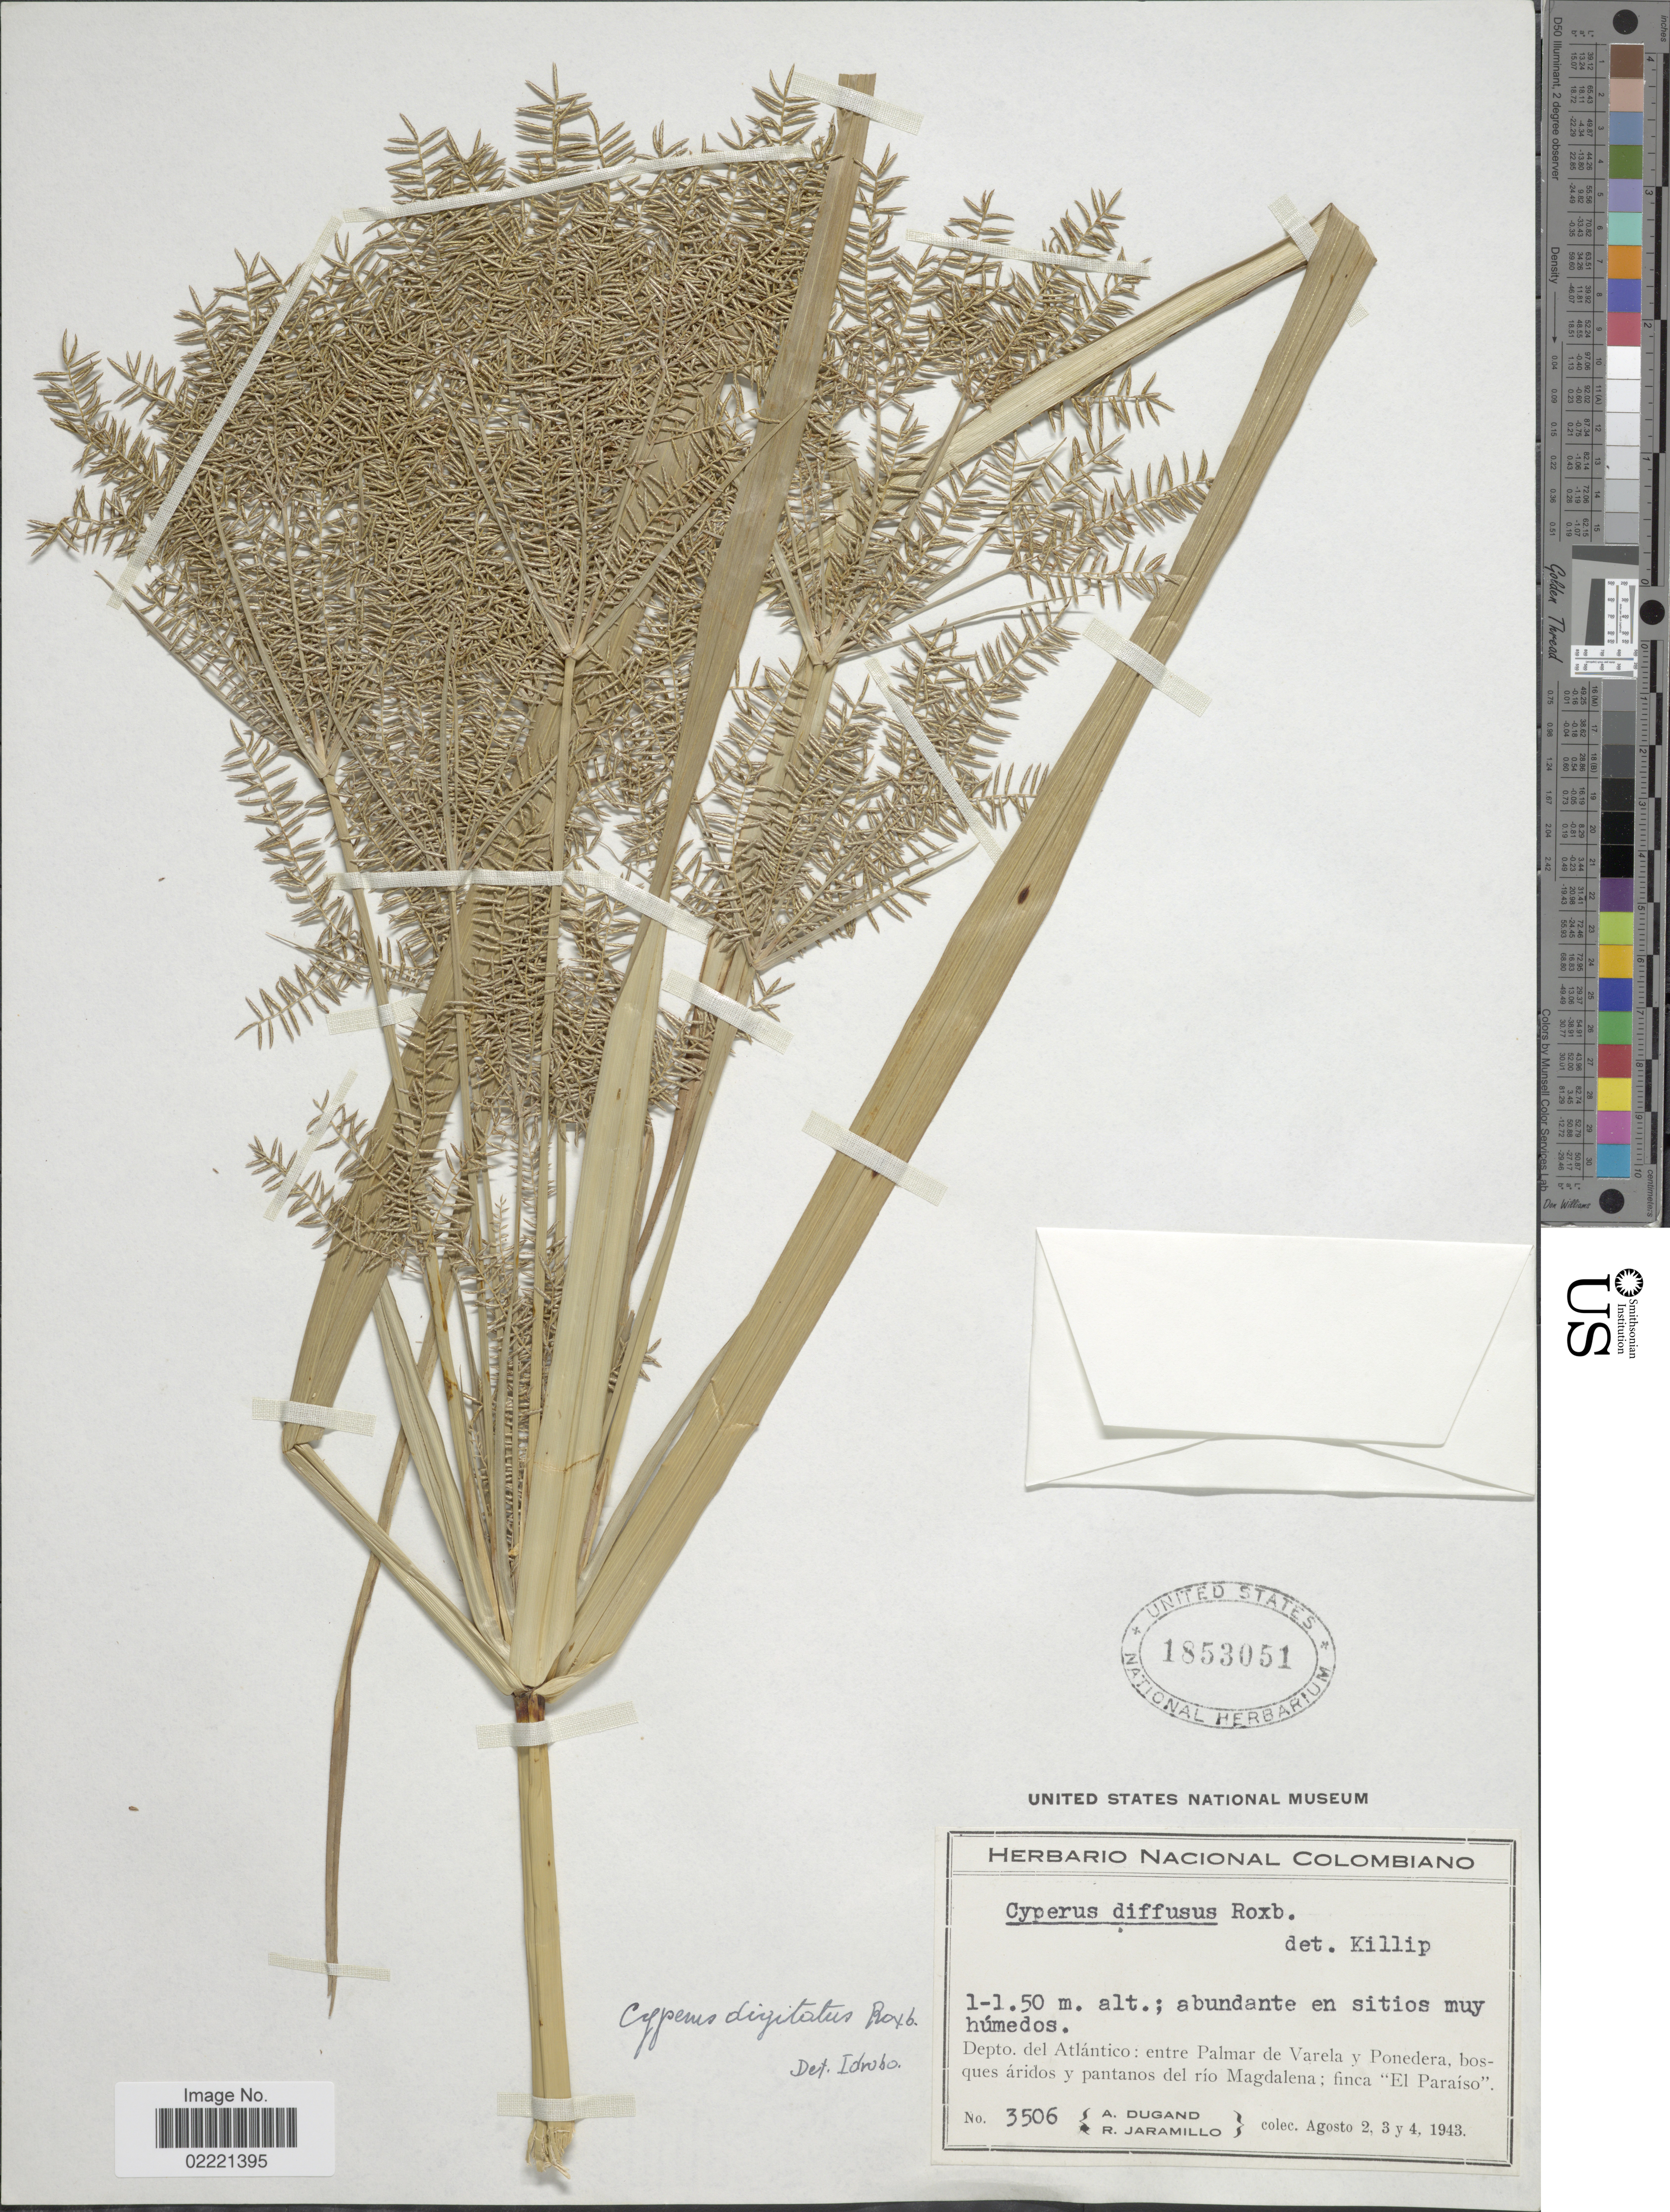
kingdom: Plantae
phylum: Tracheophyta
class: Liliopsida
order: Poales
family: Cyperaceae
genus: Cyperus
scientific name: Cyperus digitatus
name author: Roxb.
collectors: A. Dugand & R. Jaramillo M.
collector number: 3506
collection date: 1943-08-02/1943-08-04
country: Colombia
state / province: Atlántico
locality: Entre Palmar de Varela y Ponedera, bosques aridos y pantanos del rio Magdalena; finca "El Paraiso"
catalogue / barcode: US 1853051